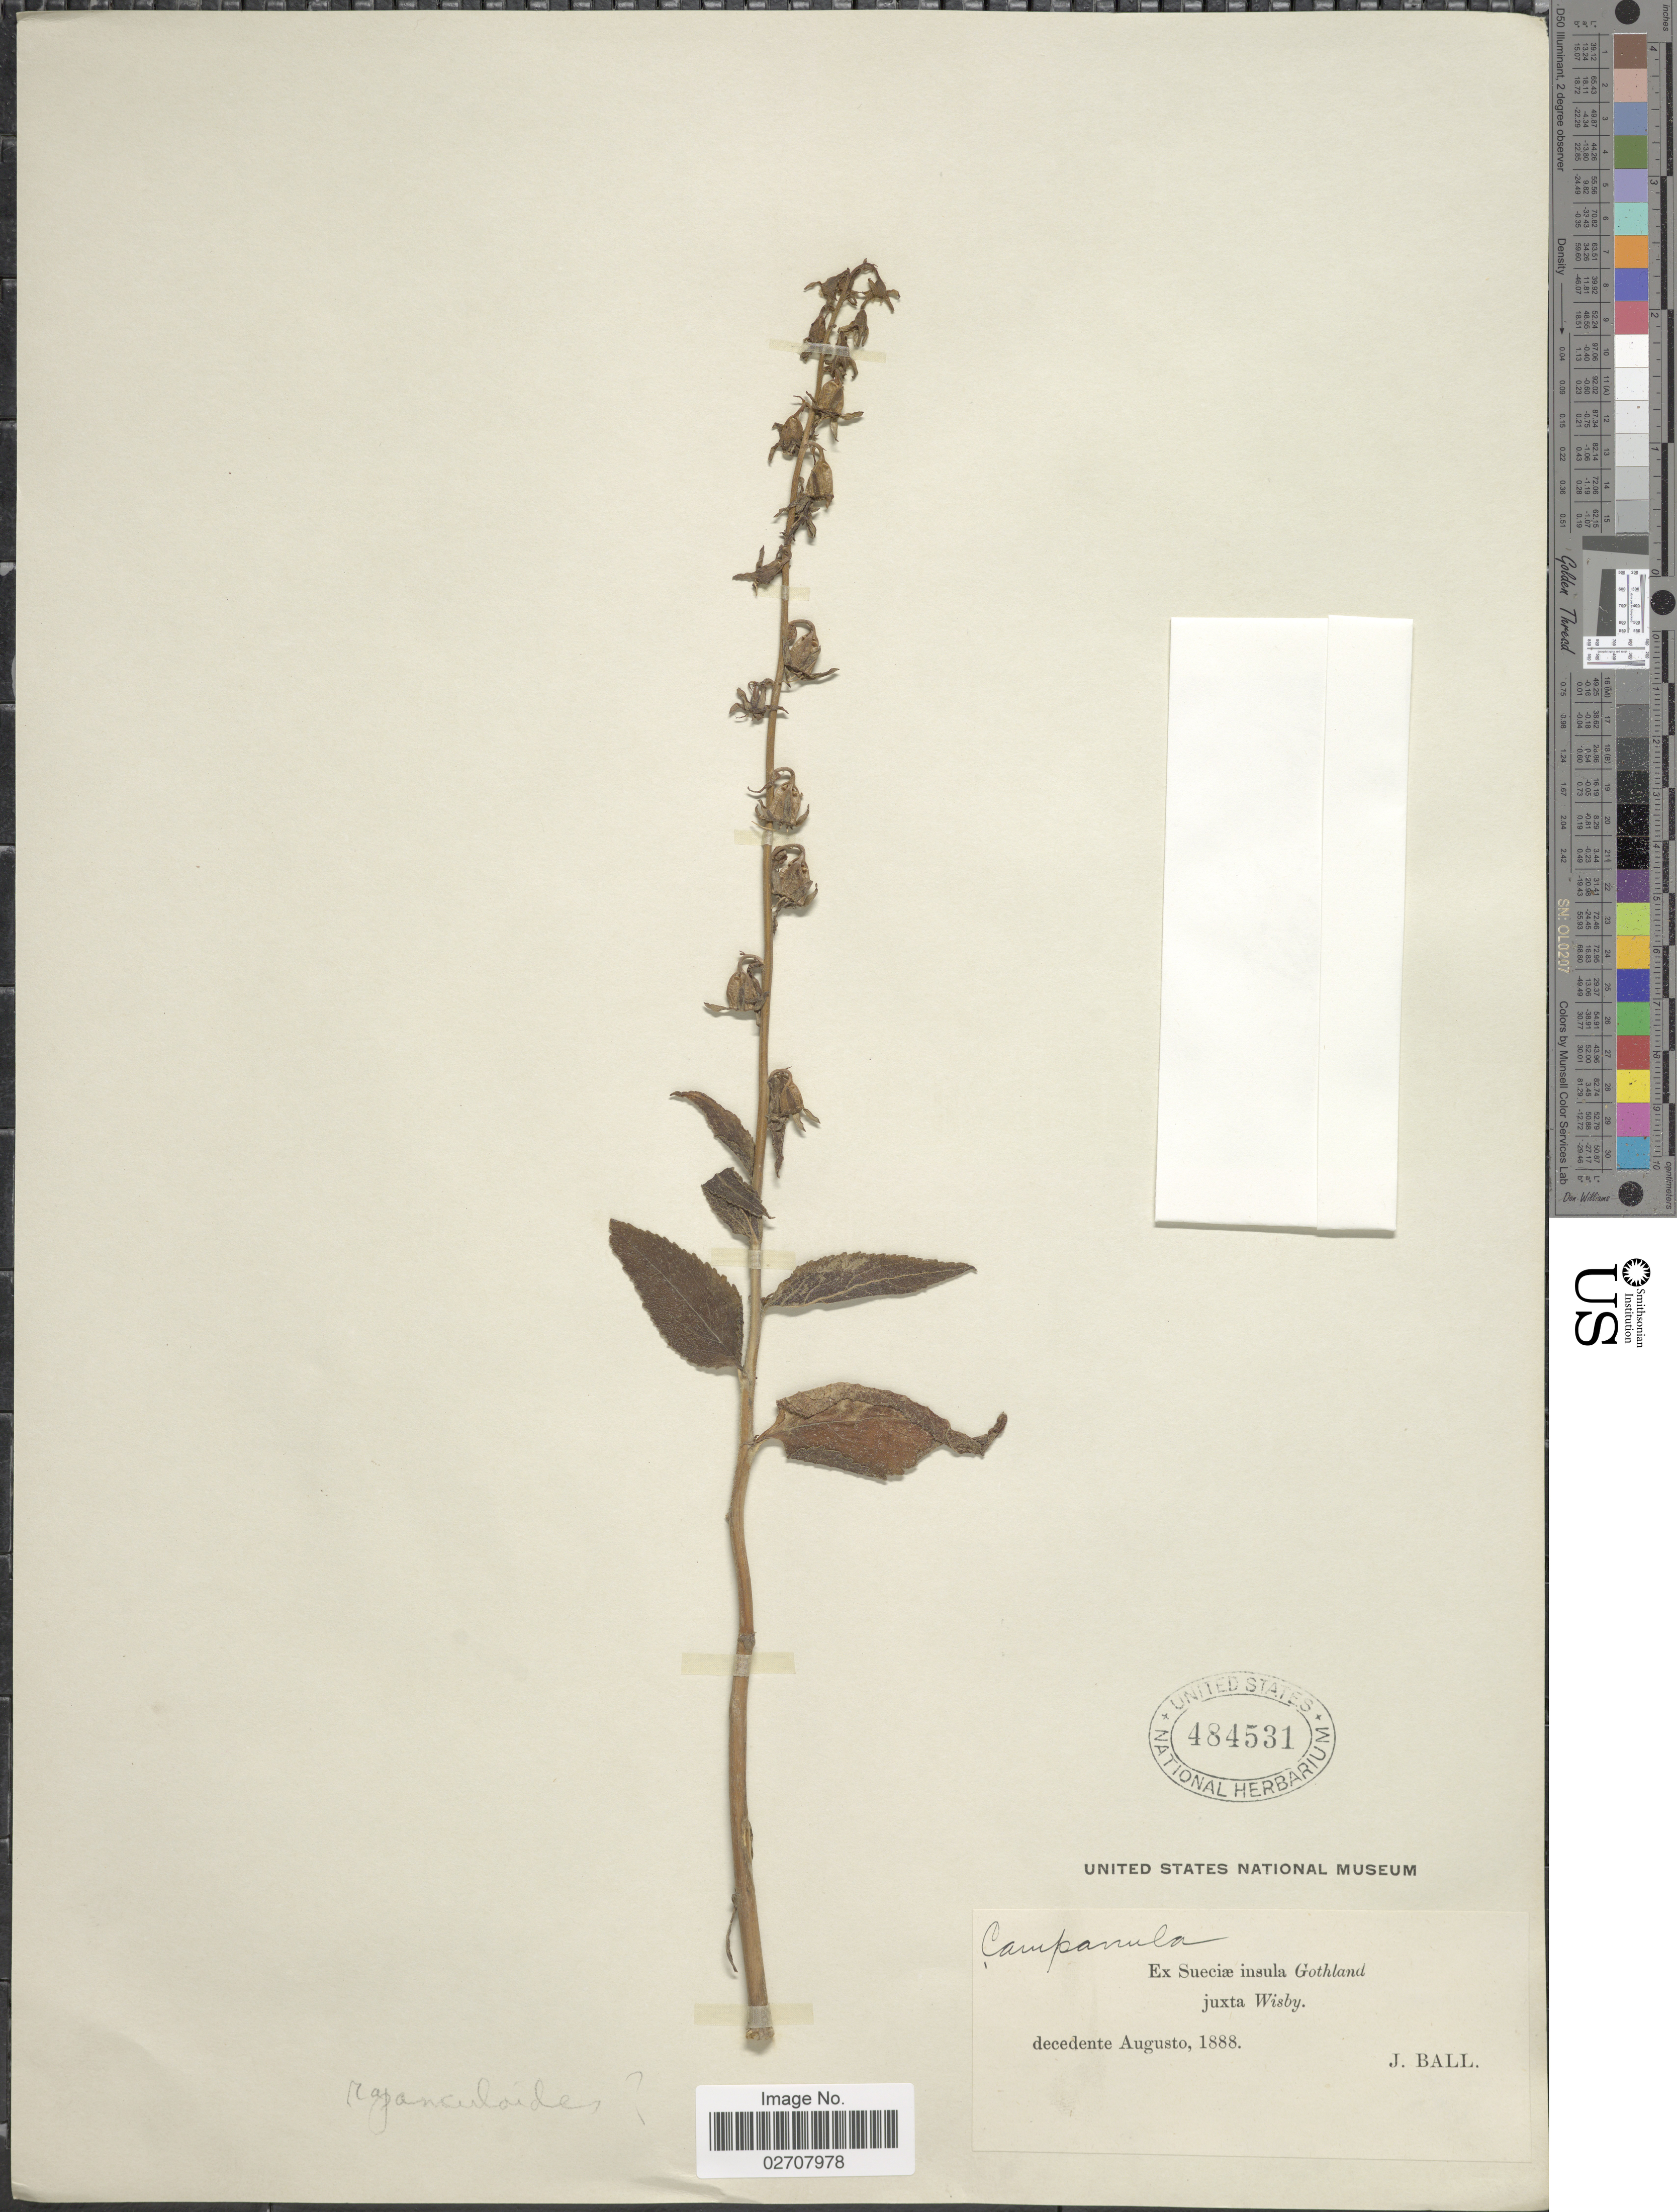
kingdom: Plantae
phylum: Tracheophyta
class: Magnoliopsida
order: Asterales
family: Campanulaceae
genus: Campanula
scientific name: Campanula rapunculoides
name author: L.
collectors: J. Ball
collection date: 1888-08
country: Sweden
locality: Sueciae insula Gothland juxta Wisby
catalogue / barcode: US 484531